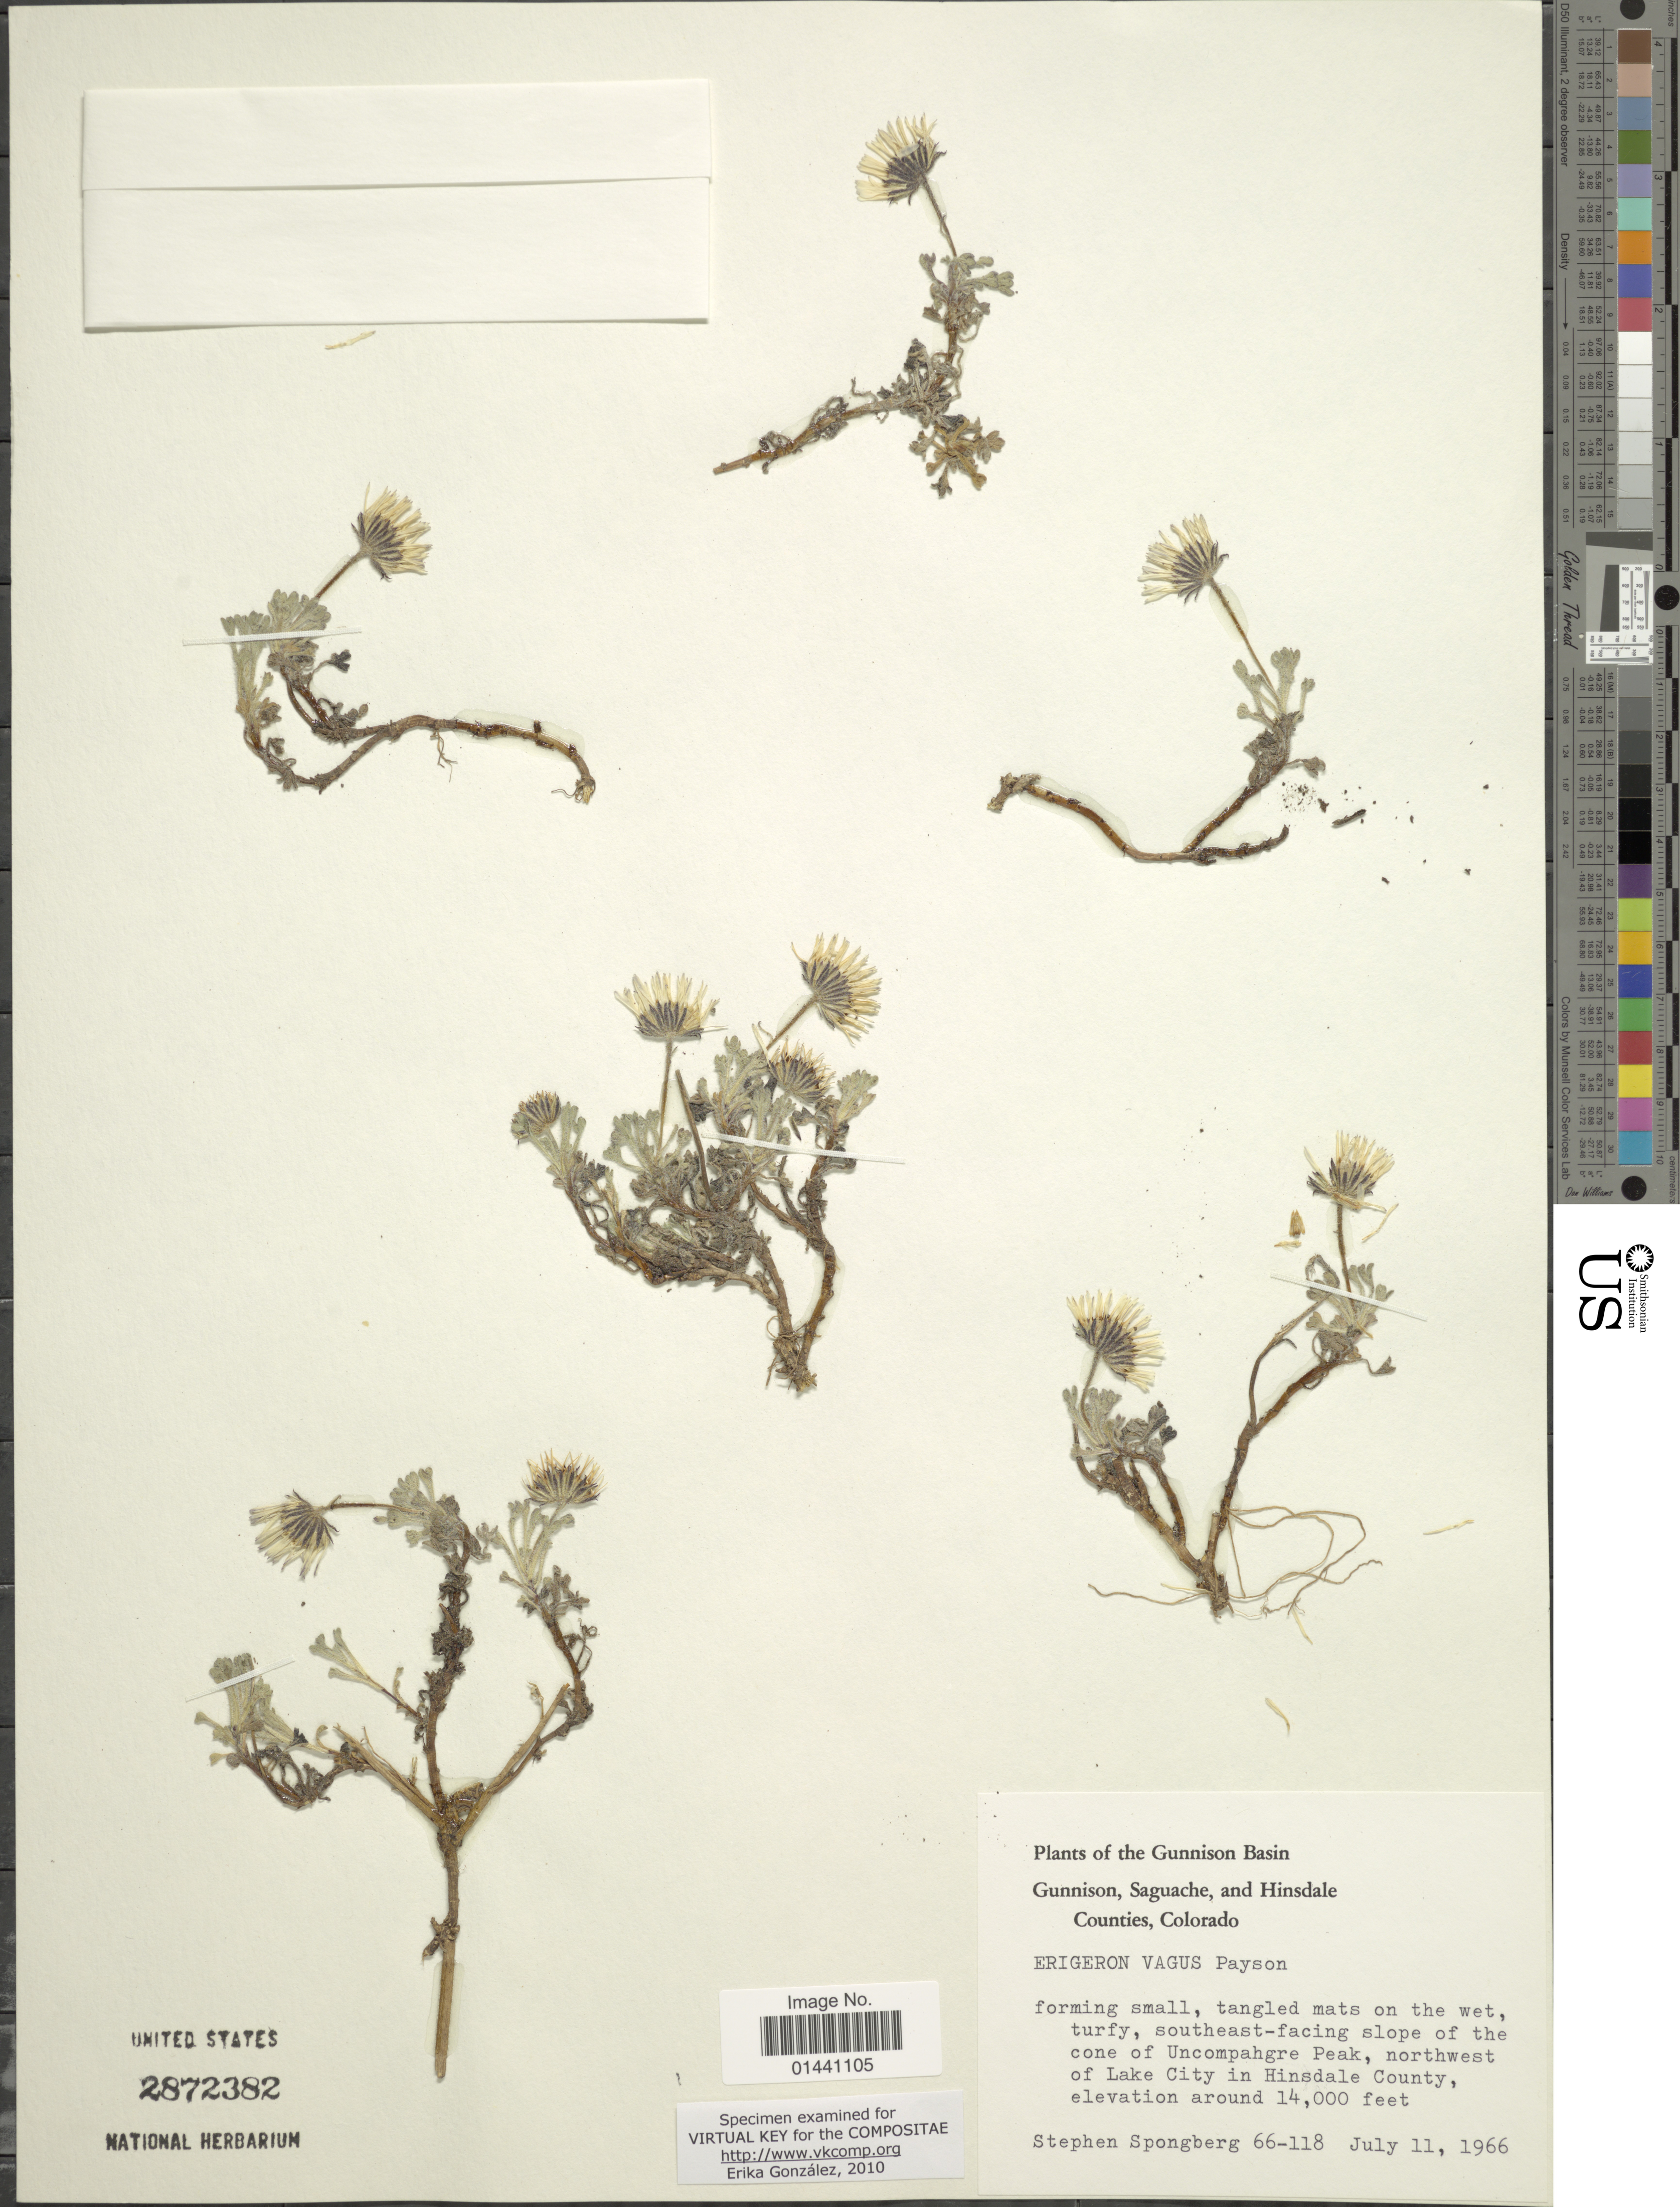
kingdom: Plantae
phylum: Tracheophyta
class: Magnoliopsida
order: Asterales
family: Asteraceae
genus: Erigeron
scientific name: Erigeron vagus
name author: Payson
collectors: S. A.Spongberg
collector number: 66-118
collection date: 1966-07-11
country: United States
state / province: Colorado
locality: Gunnison Basin, Gunnison, Saguache, and Hinsdale Counties, southeast-facing slope of the cone of Uncompahgre Peak, northwest of Lake City in Hinsdale County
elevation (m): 4267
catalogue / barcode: US 2872382